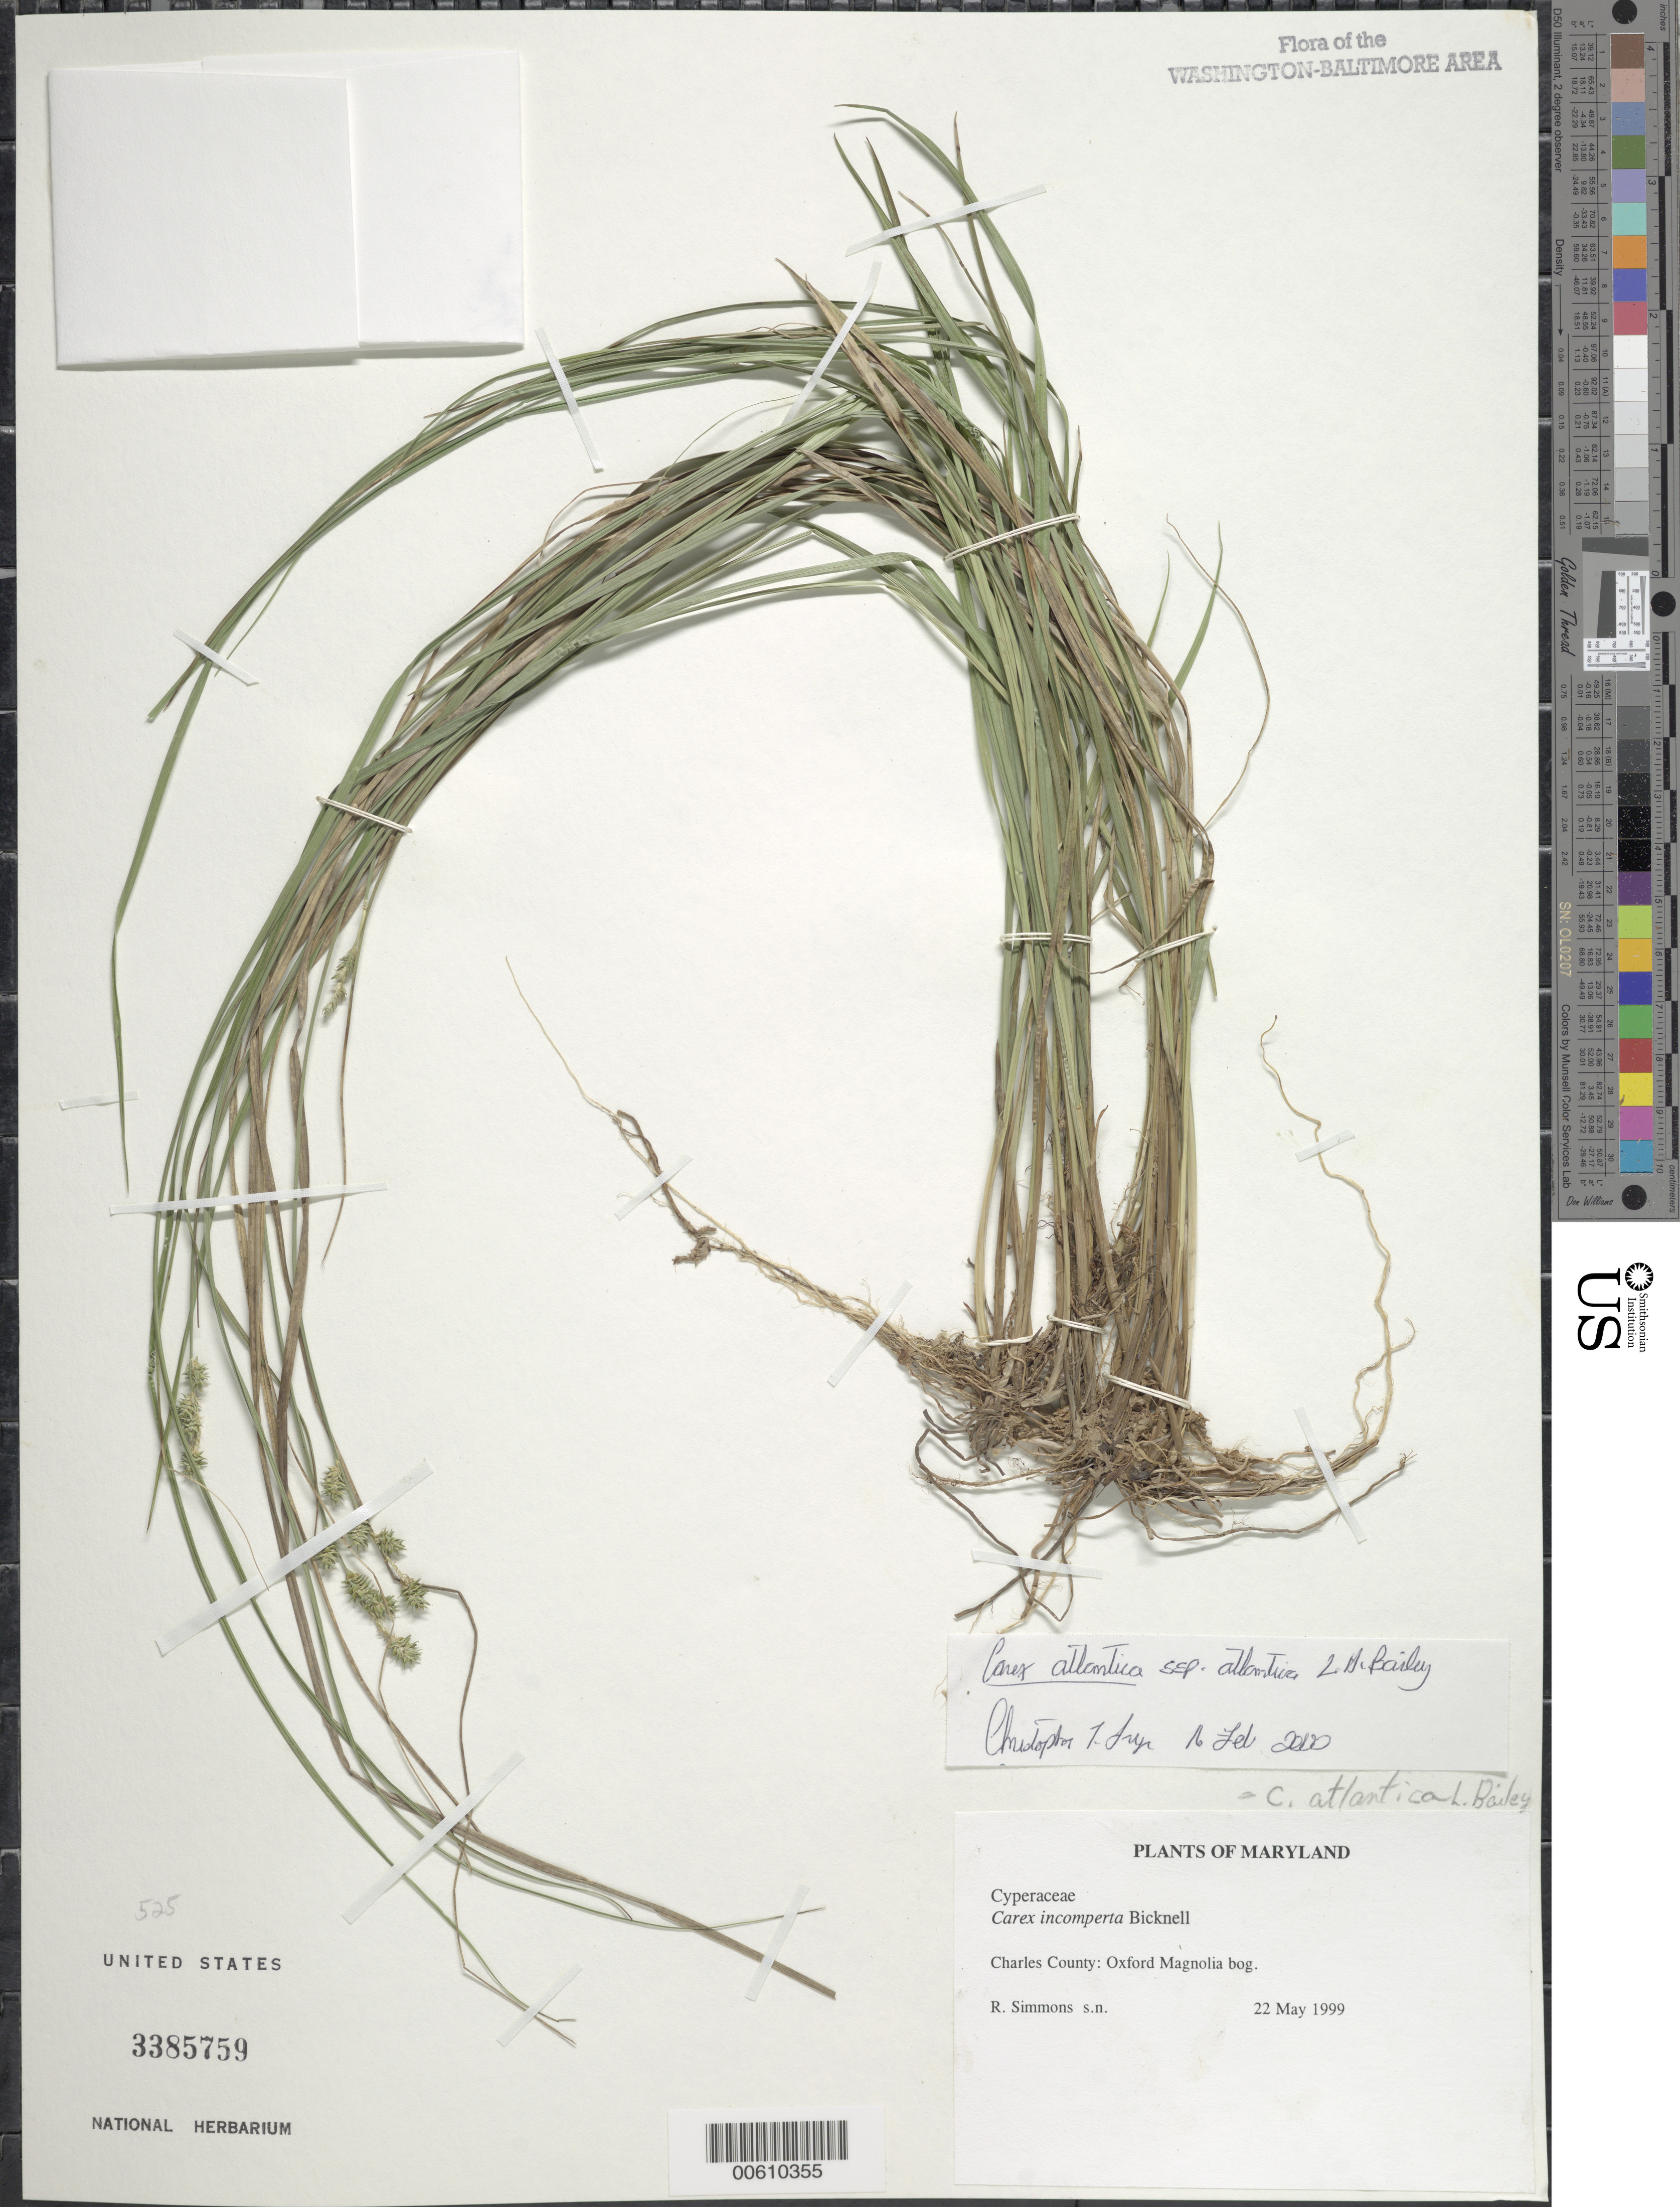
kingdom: Plantae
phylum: Tracheophyta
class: Liliopsida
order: Poales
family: Cyperaceae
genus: Carex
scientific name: Carex atlantica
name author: L.H. Bailey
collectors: R. H. Simmons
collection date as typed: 22 May 1999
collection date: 1999-05-22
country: United States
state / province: Maryland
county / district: Charles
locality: Oxford Magnolia bog.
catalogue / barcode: US 3385759